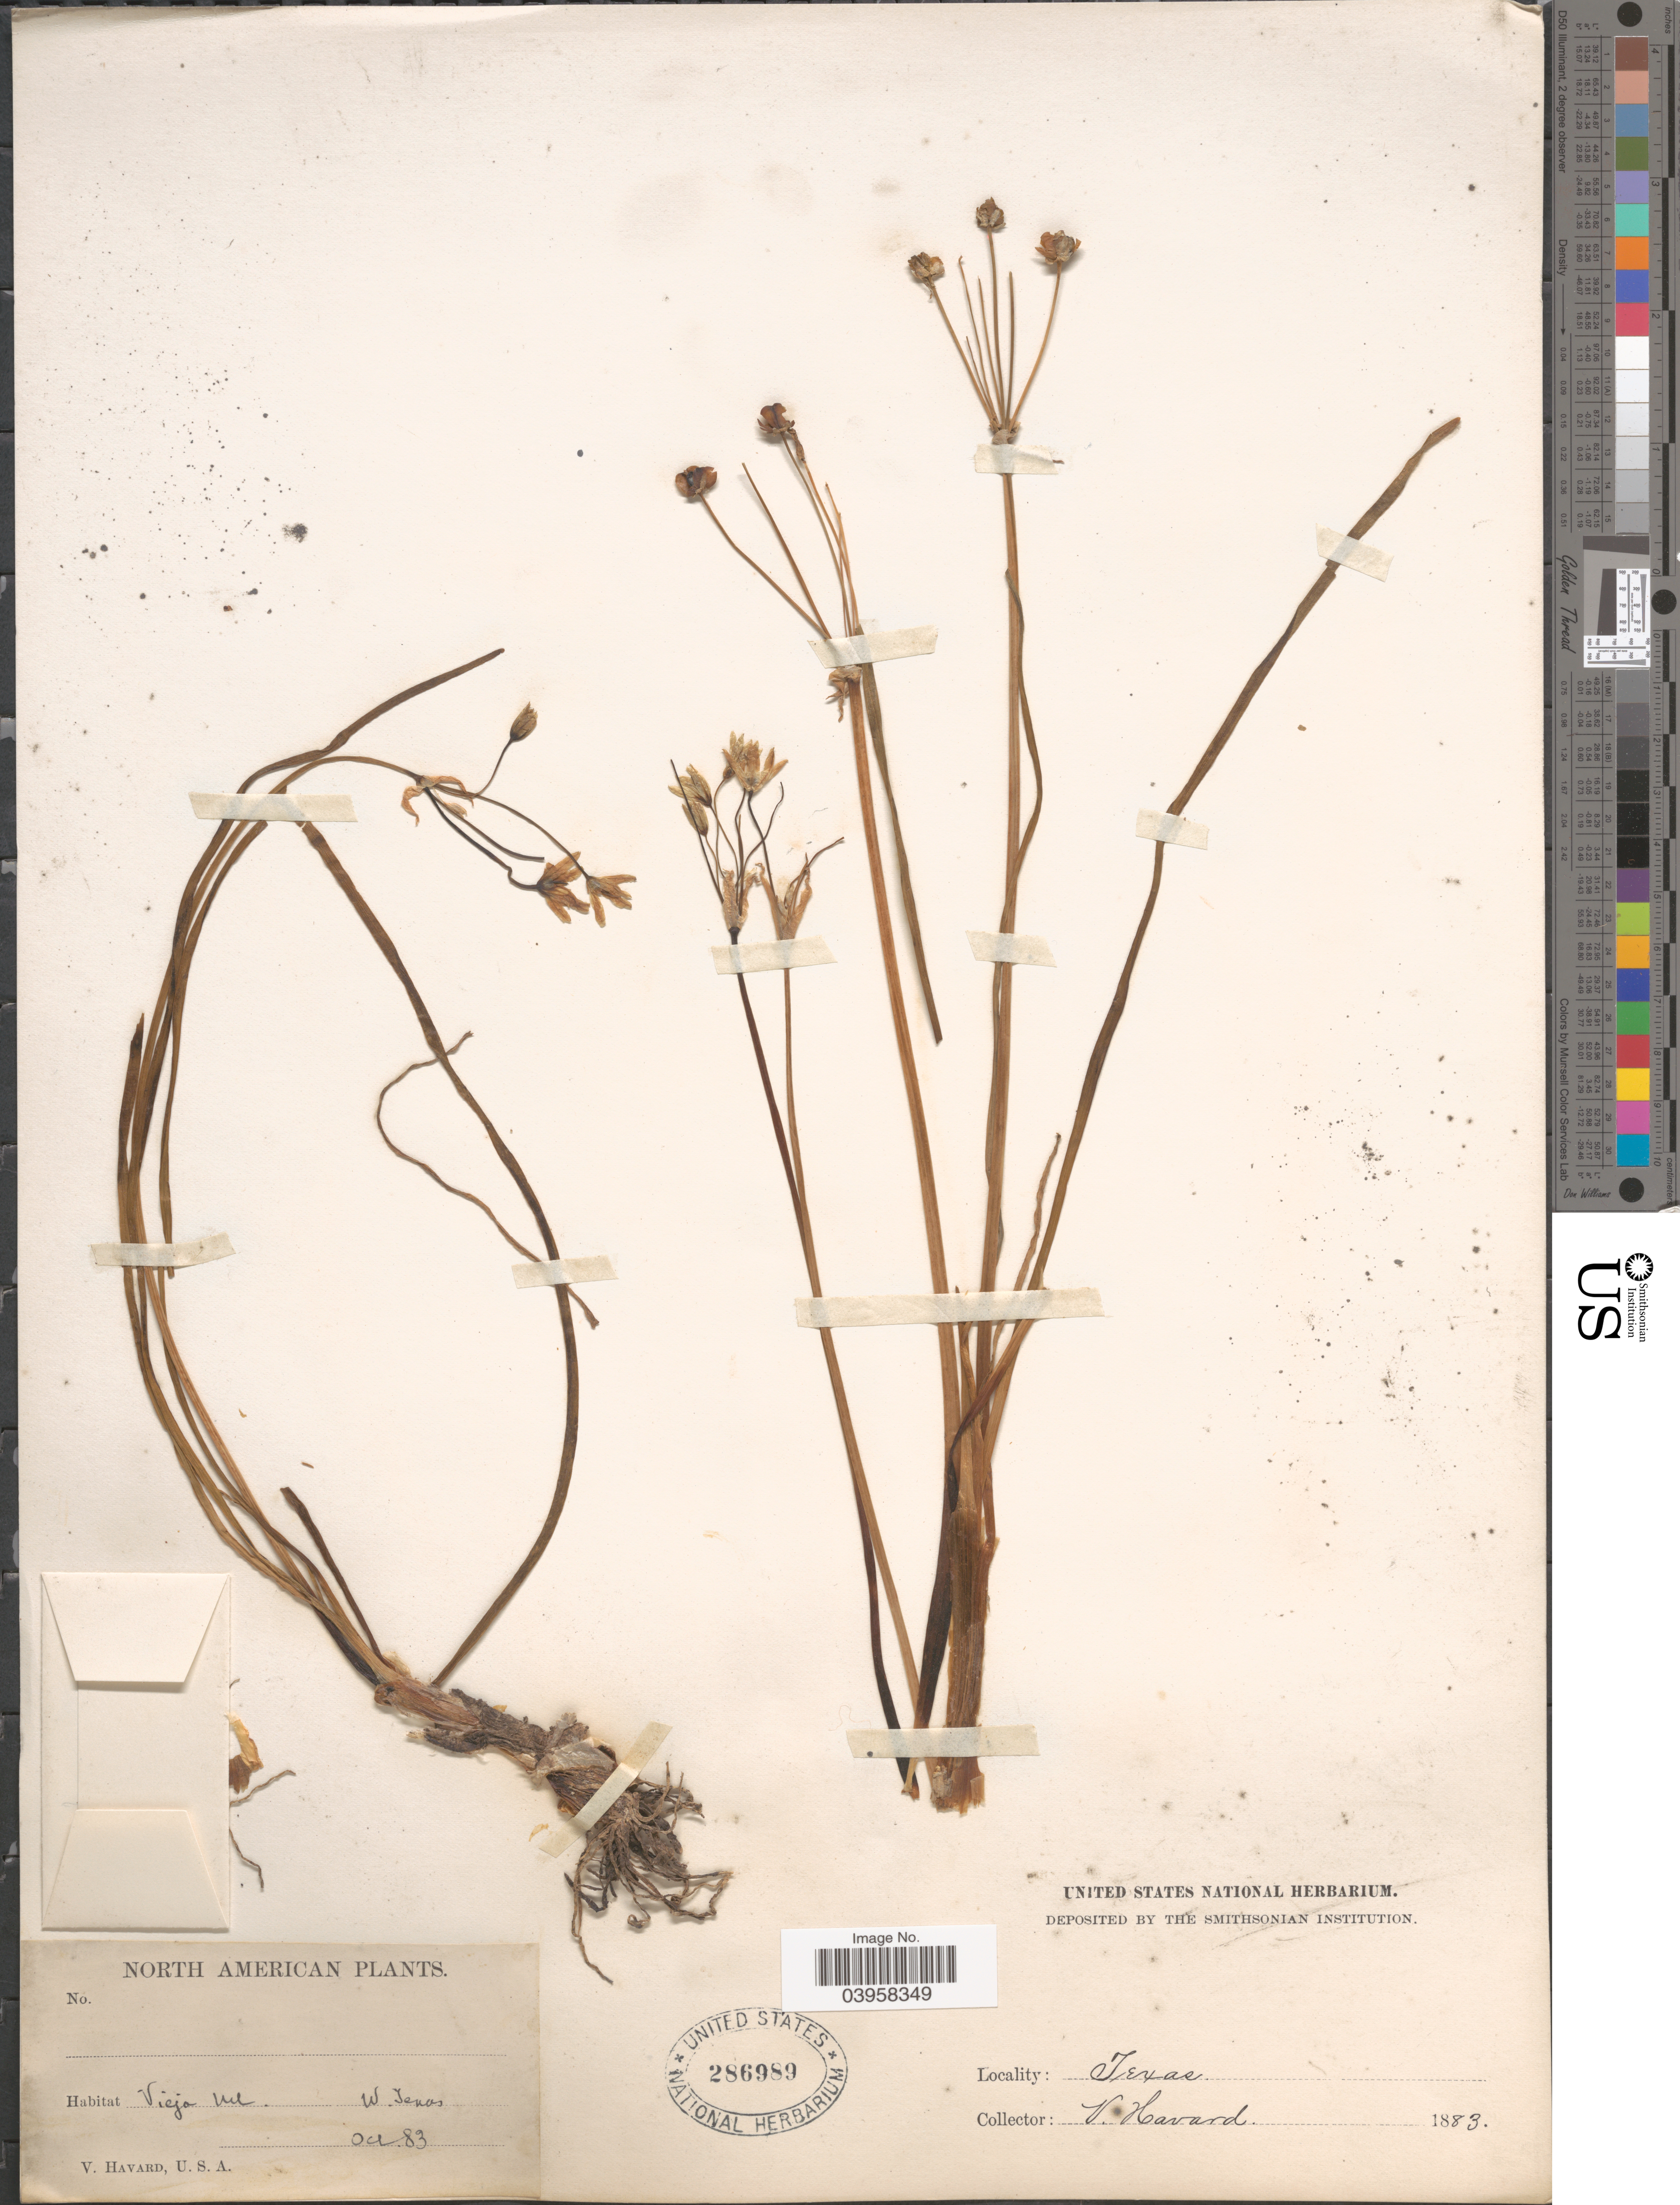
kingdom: Plantae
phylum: Tracheophyta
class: Liliopsida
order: Asparagales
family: Amaryllidaceae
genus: Nothoscordum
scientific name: Nothoscordum bivalve var. bivalve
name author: (L.) Britton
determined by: Strong, Mark T., (BOT), Smithsonian Institution - National Museum of Natural History (UNITED STATES)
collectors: V. Havard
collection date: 1883-09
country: United States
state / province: Texas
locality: Vieja Mt. W. Texas.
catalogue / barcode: US 286989